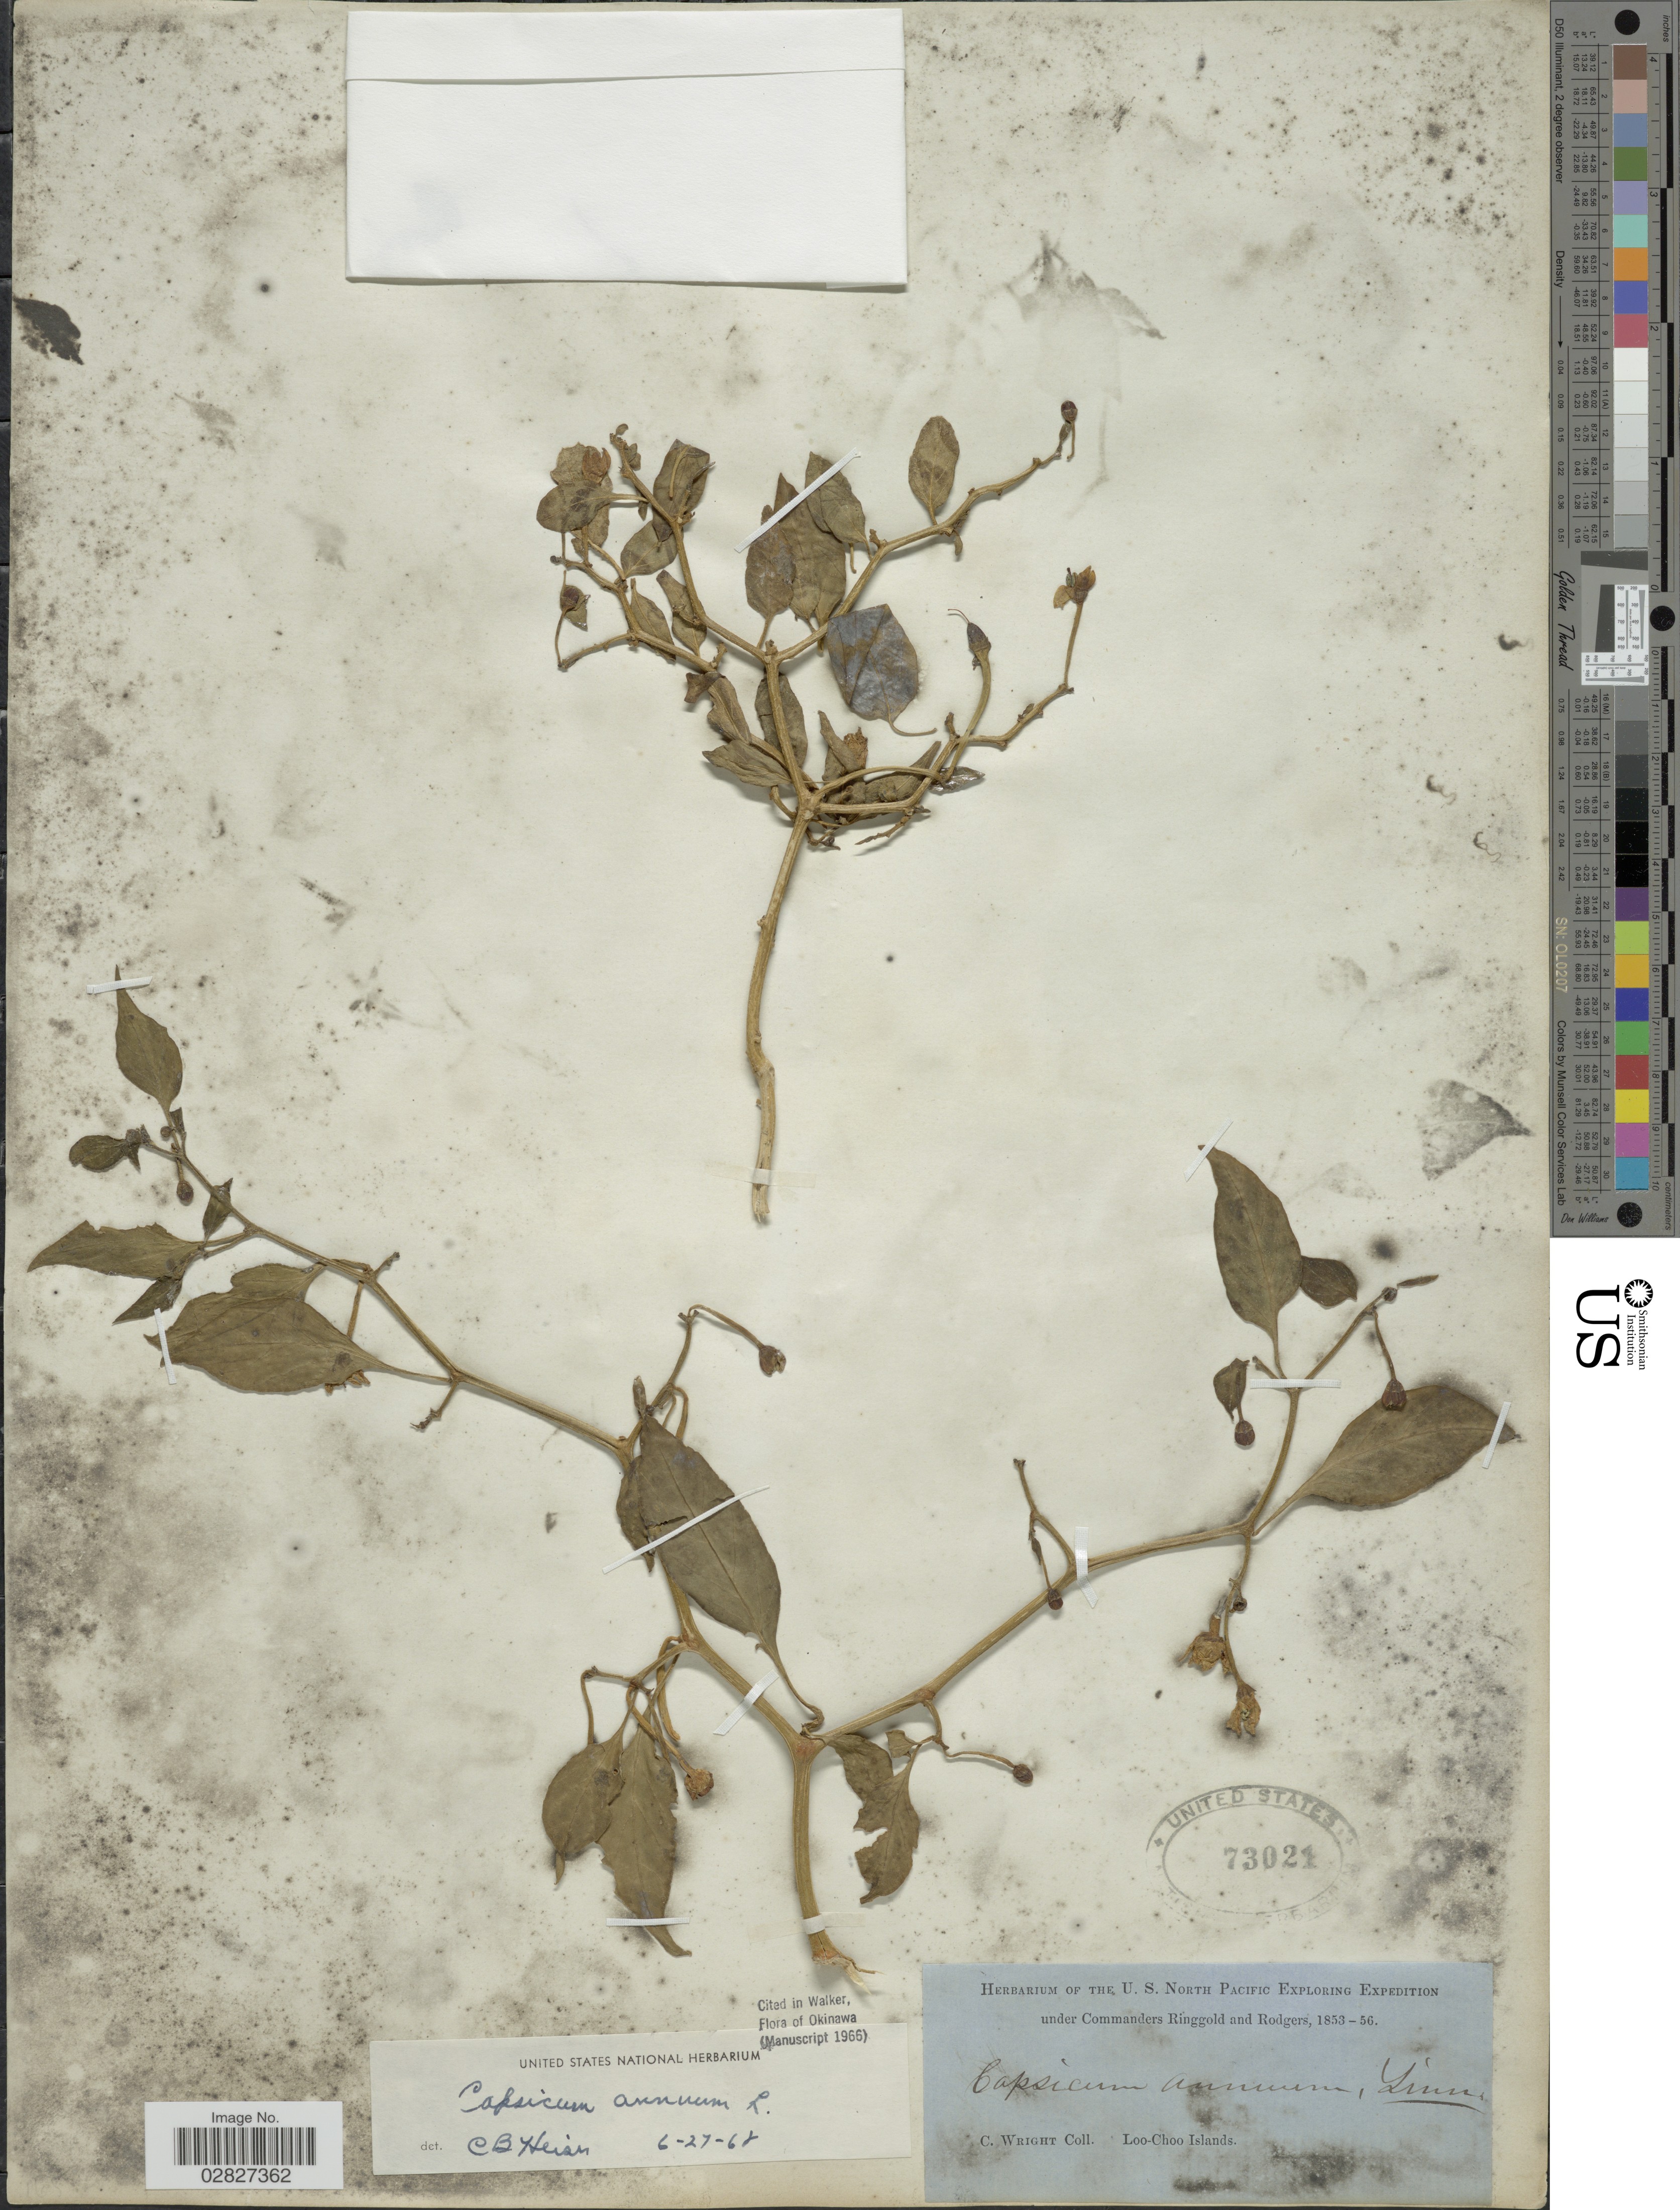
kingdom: Plantae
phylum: Tracheophyta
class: Magnoliopsida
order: Solanales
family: Solanaceae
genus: Capsicum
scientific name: Capsicum annuum 'Habanero'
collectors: C. Wright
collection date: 1853/1856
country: Japan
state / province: Okinawa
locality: Loo-Choo Islands.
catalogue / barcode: US 73021